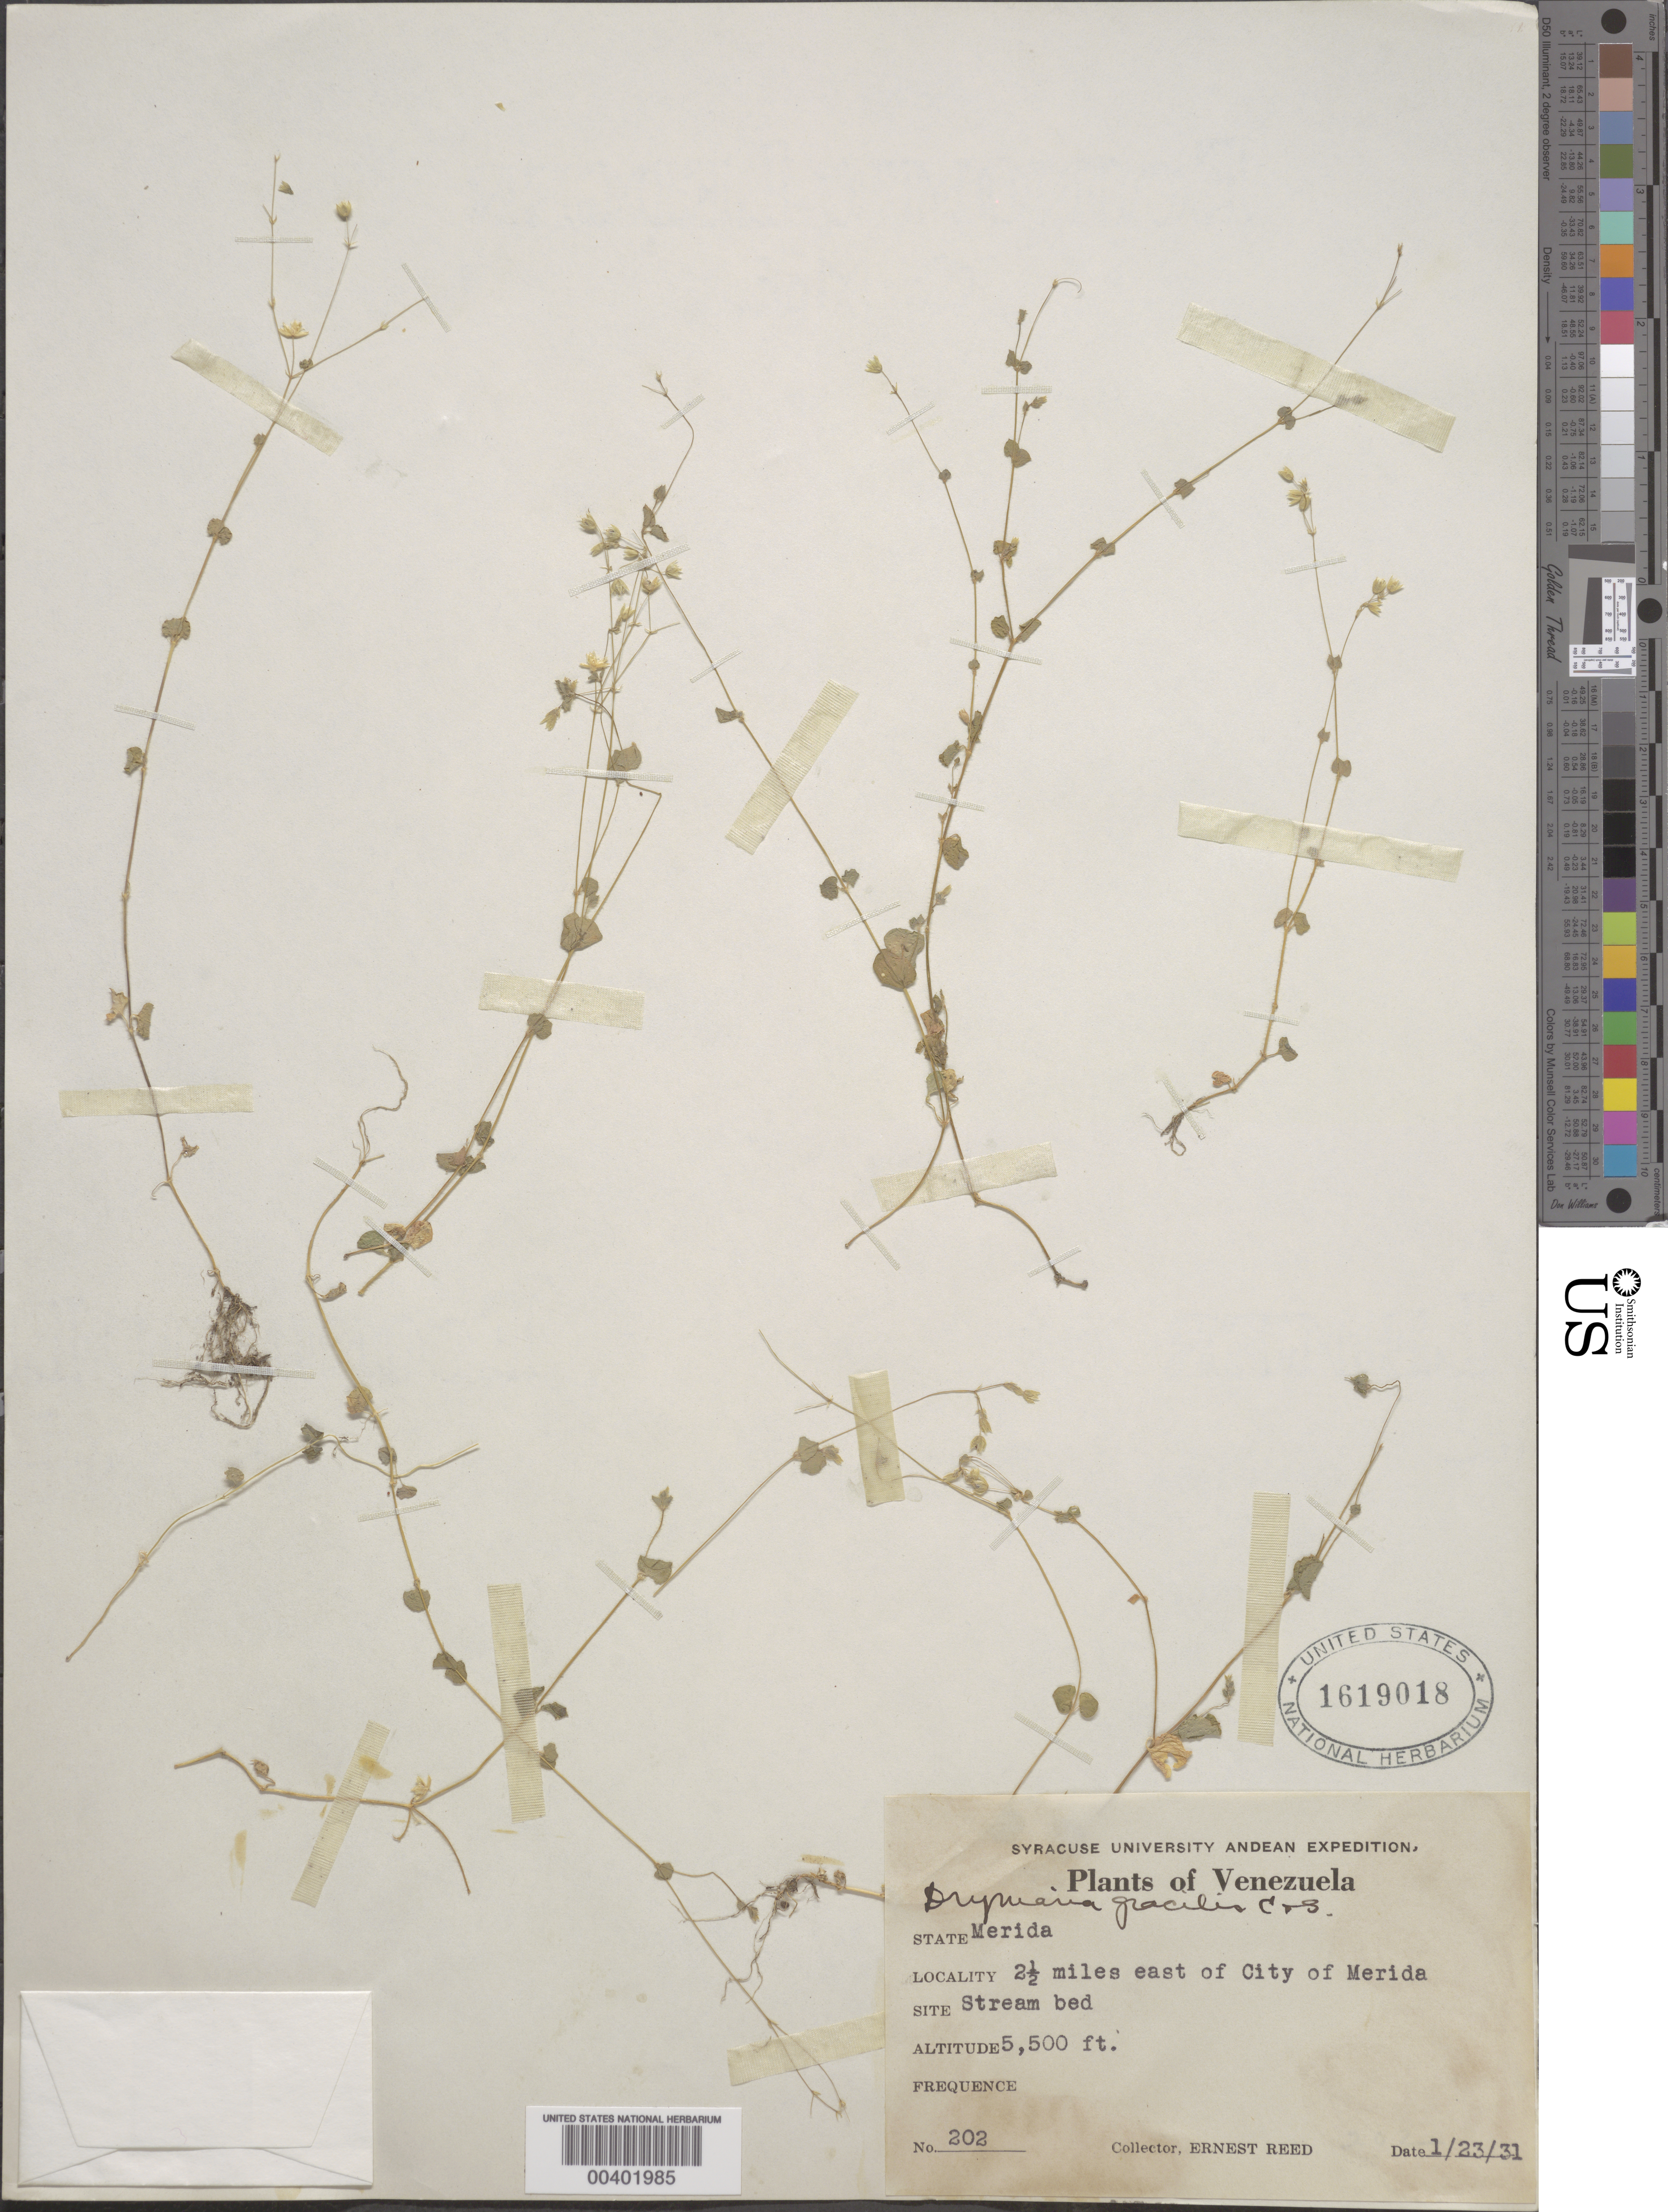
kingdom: Plantae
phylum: Tracheophyta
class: Magnoliopsida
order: Caryophyllales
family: Caryophyllaceae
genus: Drymaria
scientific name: Drymaria gracilis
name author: Cham. & Schltdl.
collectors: E. Reed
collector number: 202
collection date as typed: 23 Jan 1931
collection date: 1931-01-23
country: Venezuela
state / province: Mérida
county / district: Libertador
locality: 2 1/2 miles east of City of Mérida. Merida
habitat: Stream bed.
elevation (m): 1676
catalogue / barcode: US 1619018